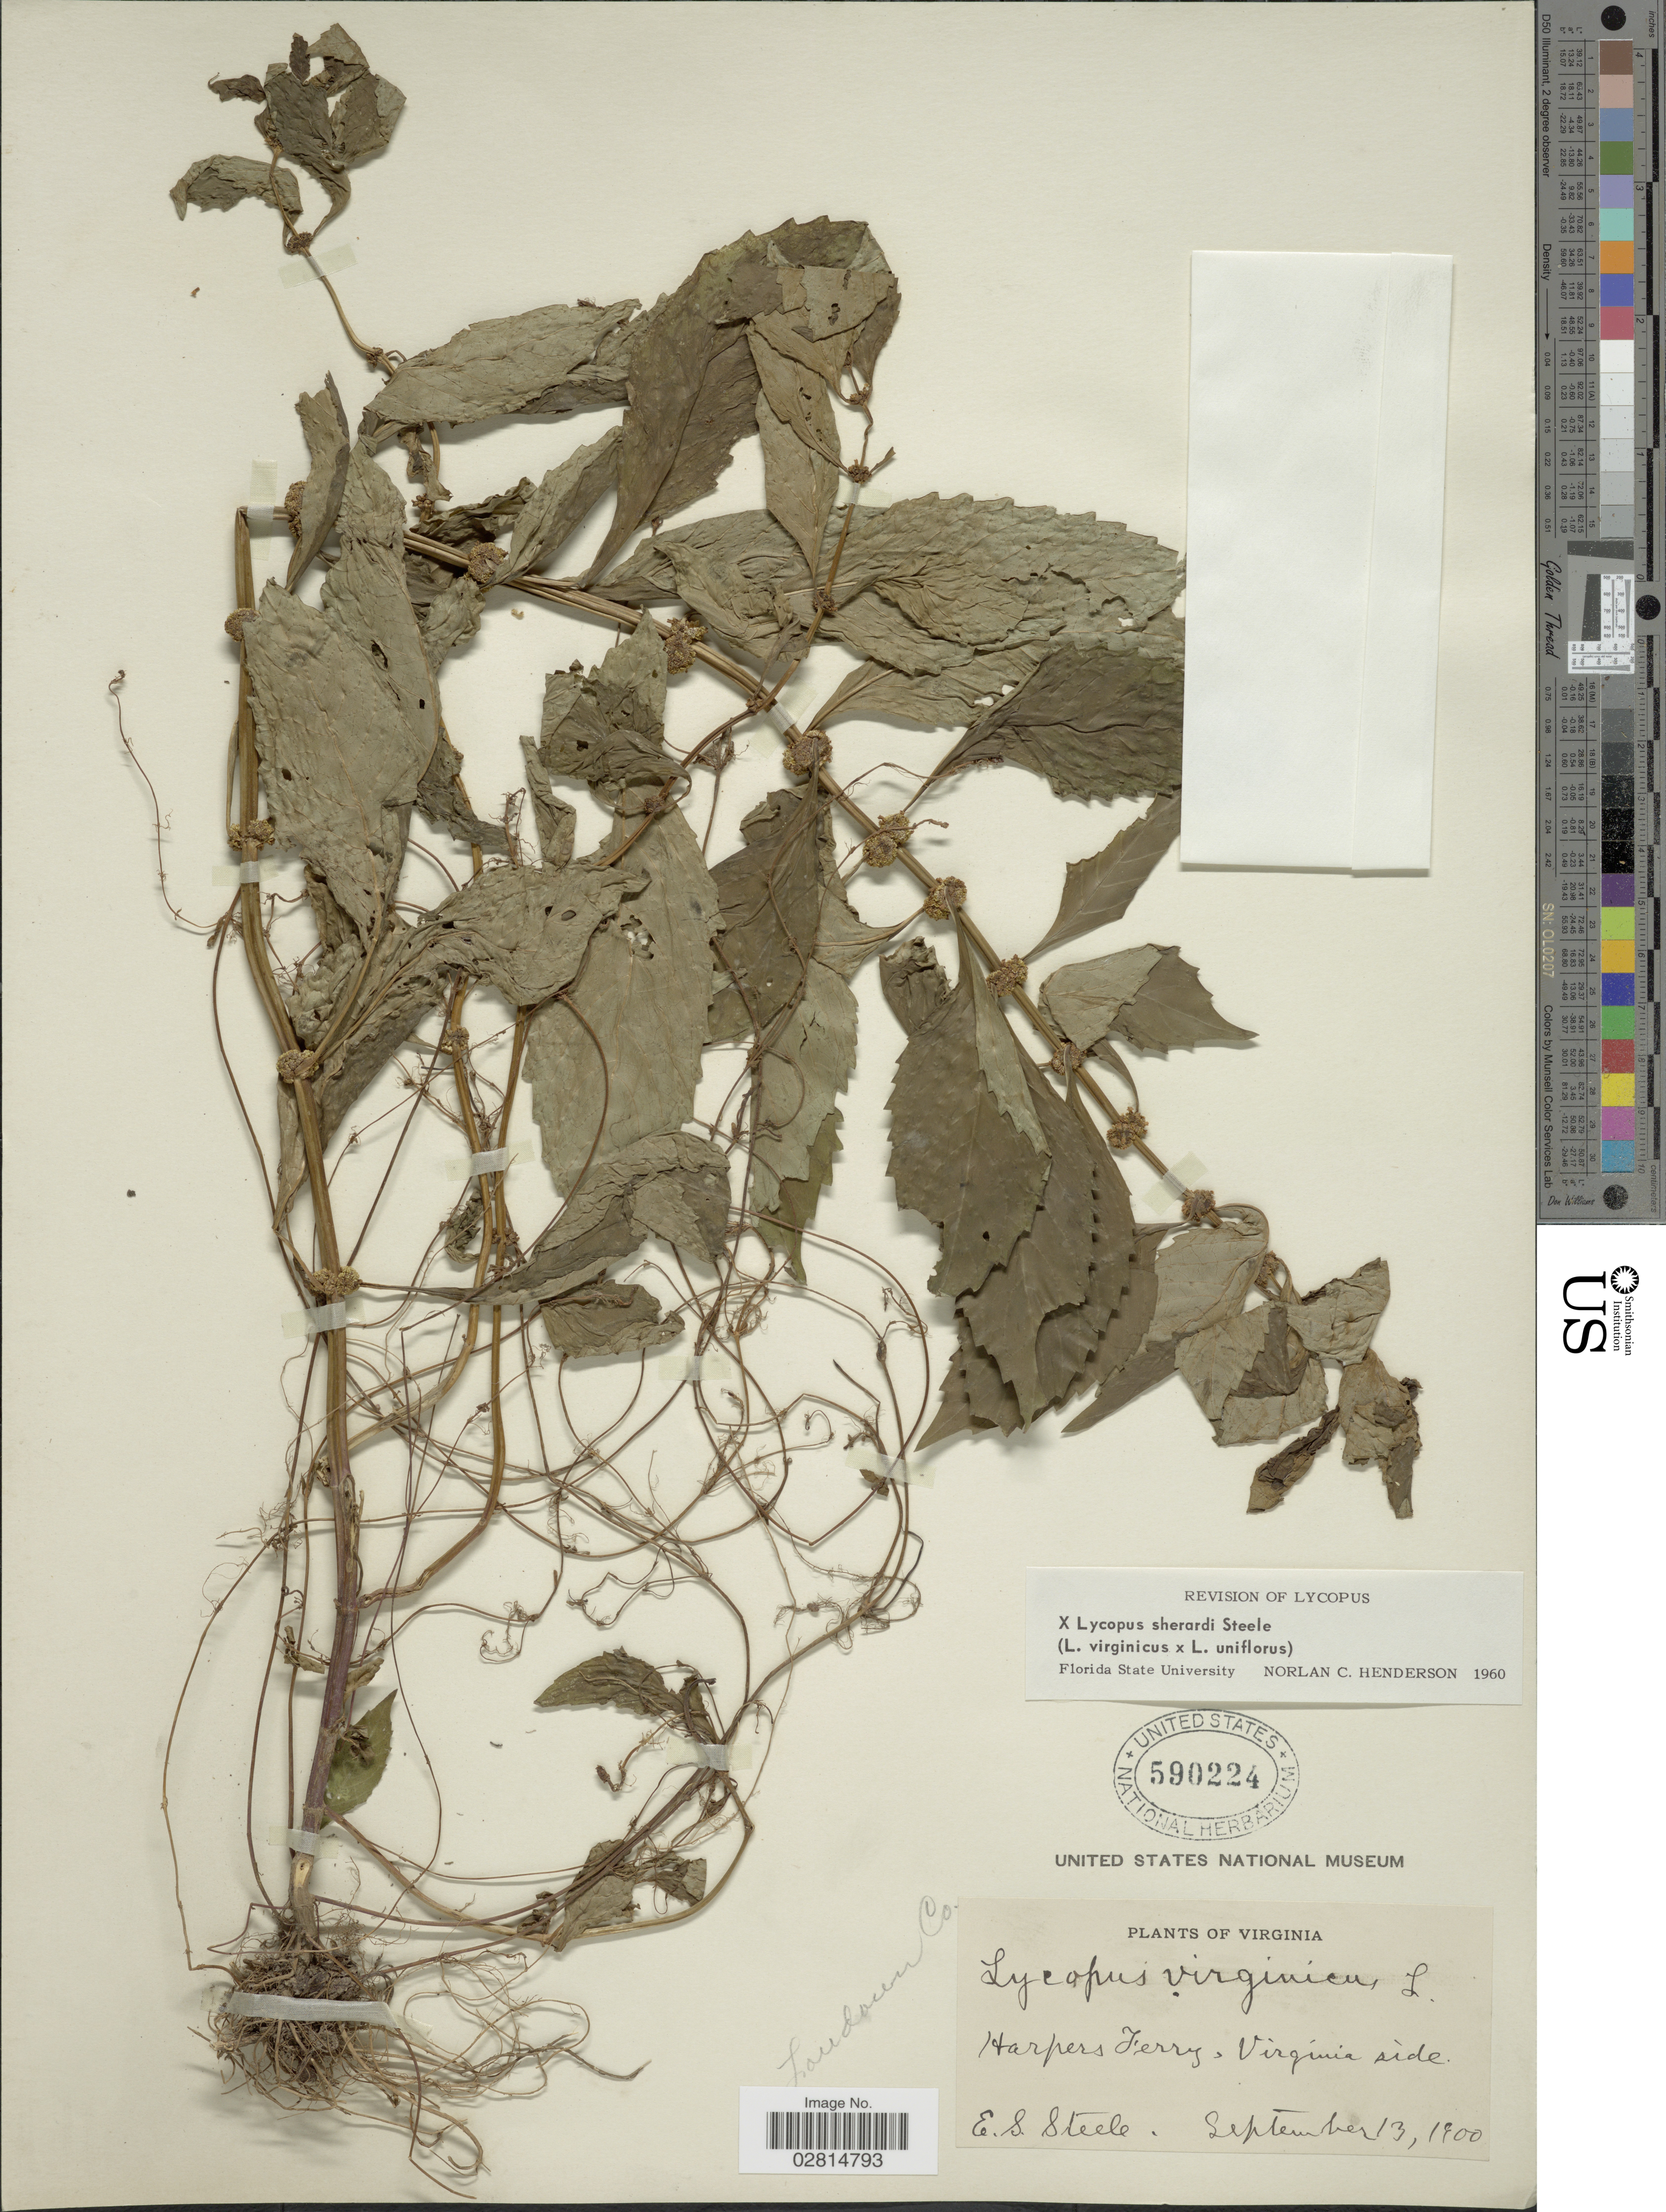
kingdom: Plantae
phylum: Tracheophyta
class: Magnoliopsida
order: Lamiales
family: Lamiaceae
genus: Lycopus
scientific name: Lycopus x sherardii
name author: E.S. Steele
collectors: E. Steele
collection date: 1900-09-13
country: United States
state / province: Virginia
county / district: Loudoun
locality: Harpers Ferry, Virginia side.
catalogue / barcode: US 590224